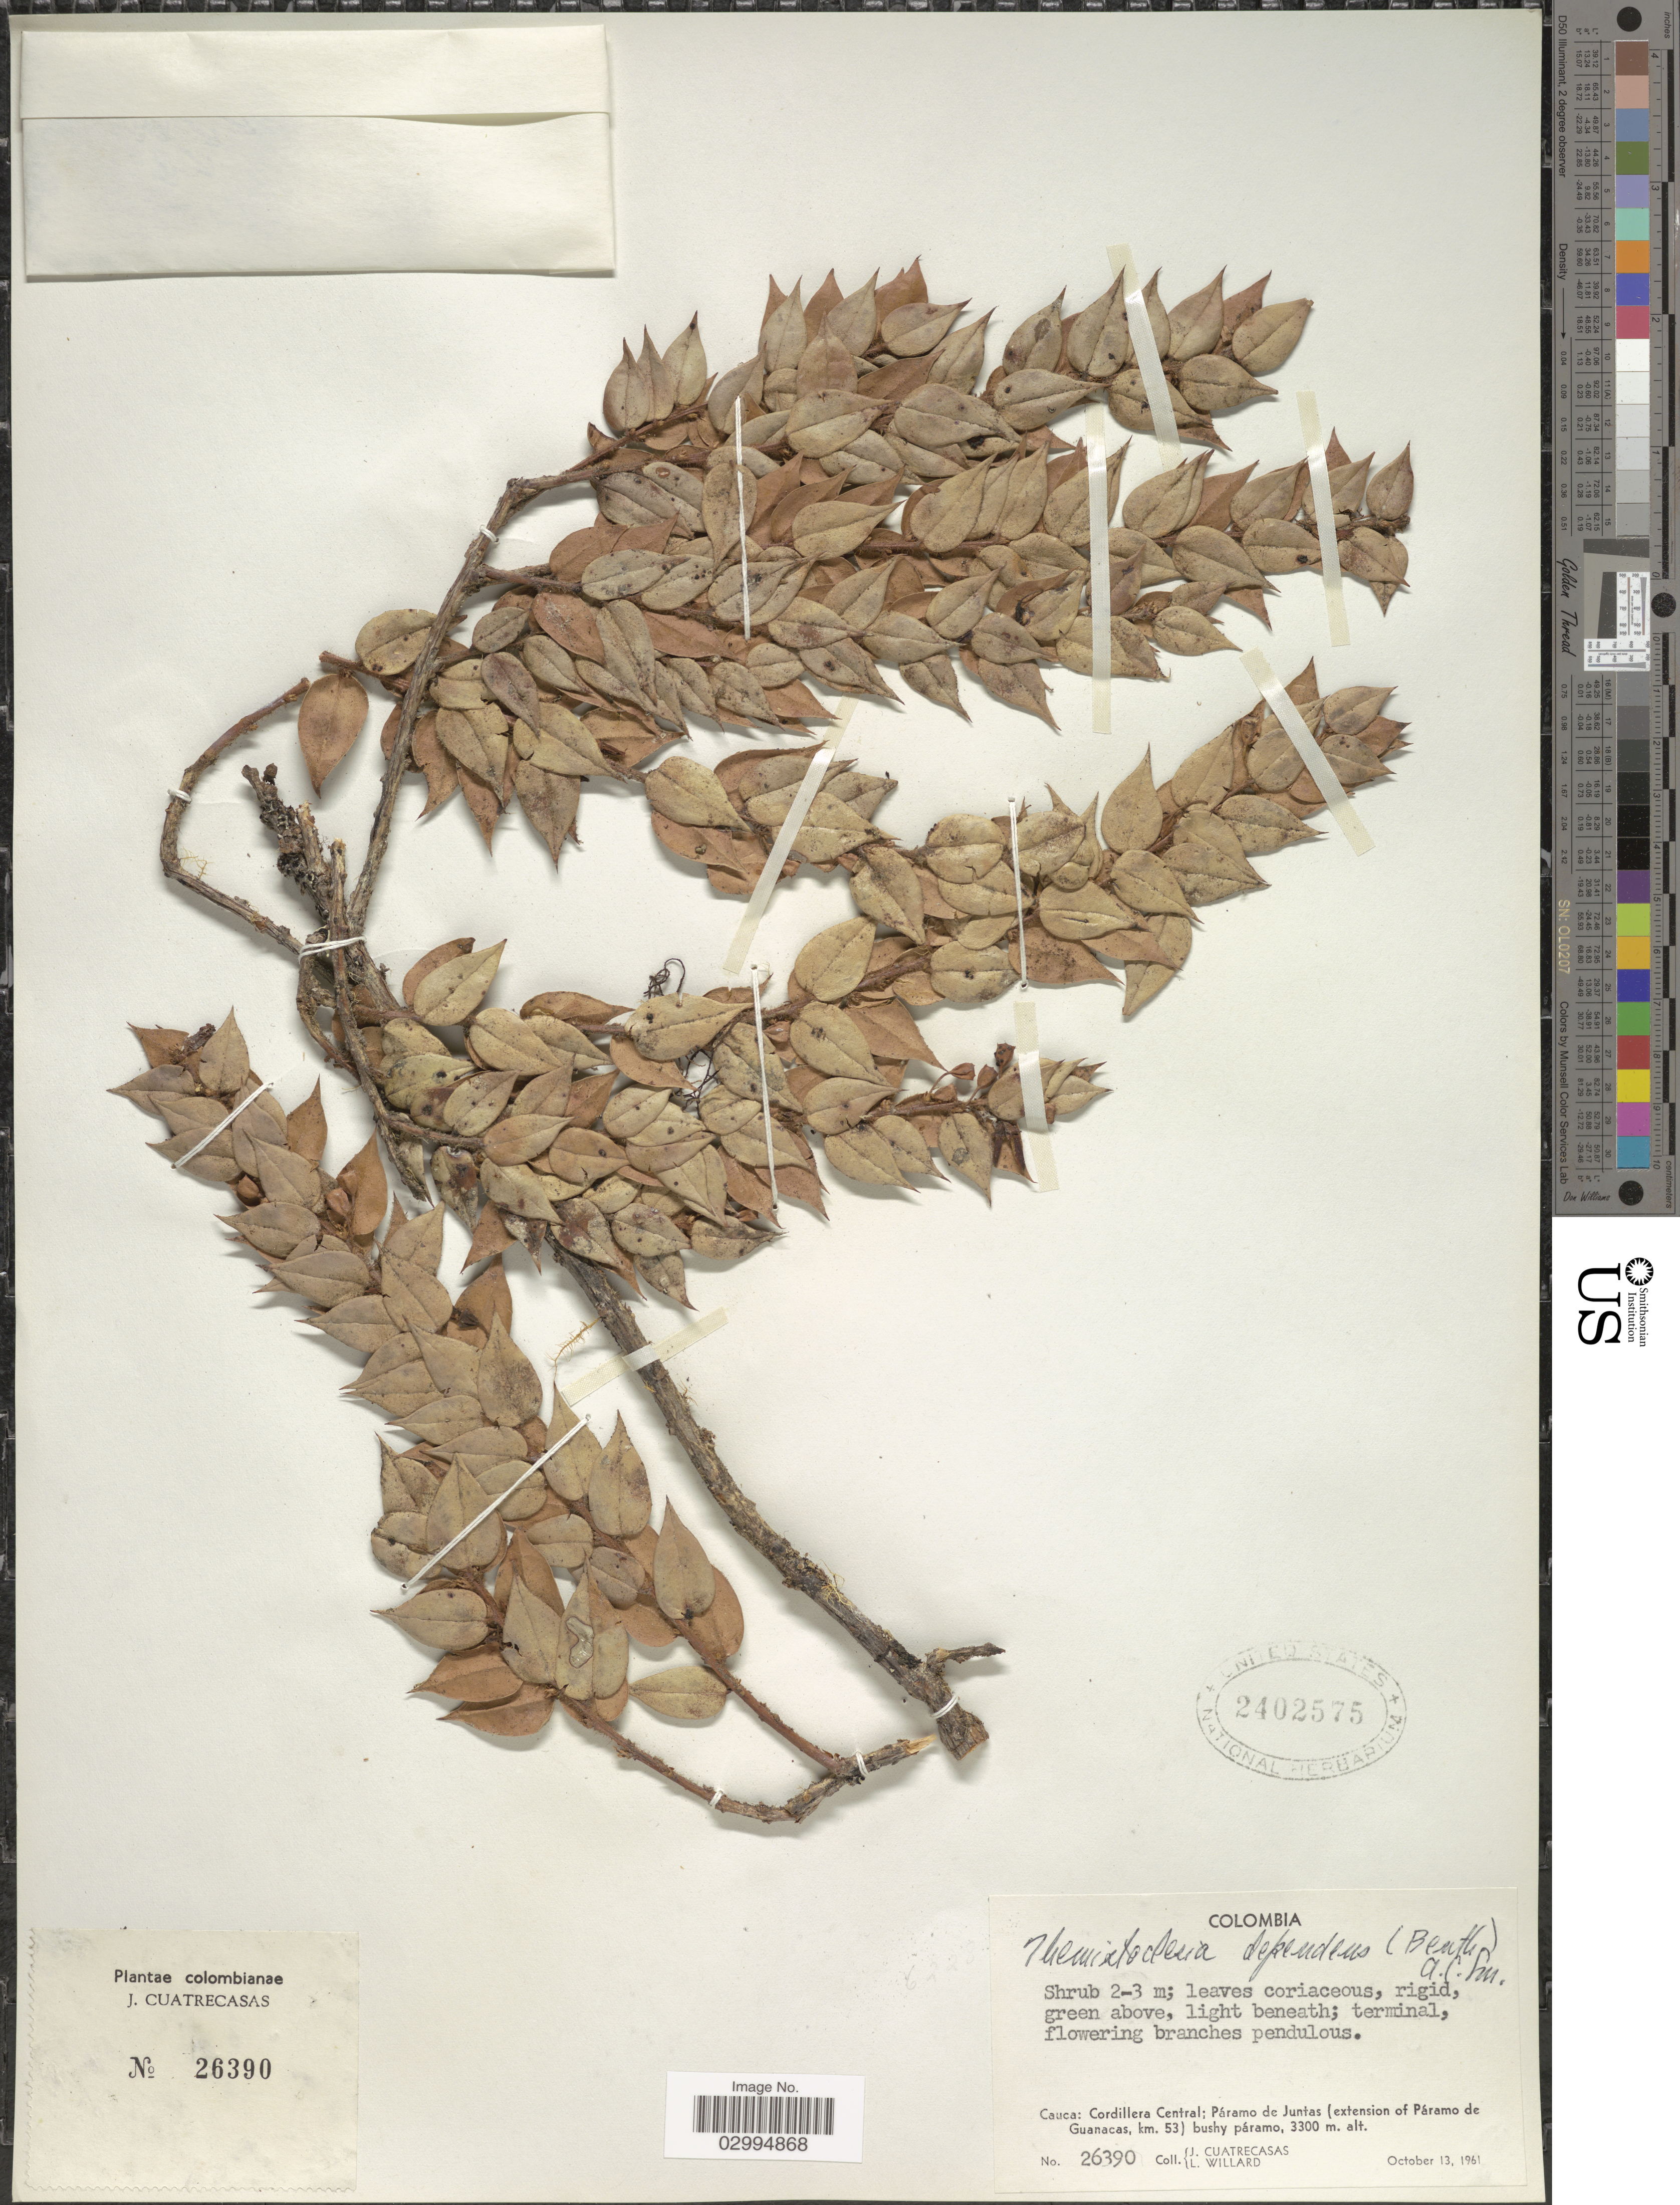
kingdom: Plantae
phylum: Tracheophyta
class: Magnoliopsida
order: Ericales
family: Ericaceae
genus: Themistoclesia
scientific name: Themistoclesia dependens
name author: (Benth.) A.C. Sm.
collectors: J. Cuatrecasas & L. Willard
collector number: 26390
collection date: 1961-10-13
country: Colombia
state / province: Cauca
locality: Cordillera Central; Páramo de Juntas (extension of Páramo de Guanacas, km. 53) bushy páramo.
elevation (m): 3300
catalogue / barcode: US 2402575